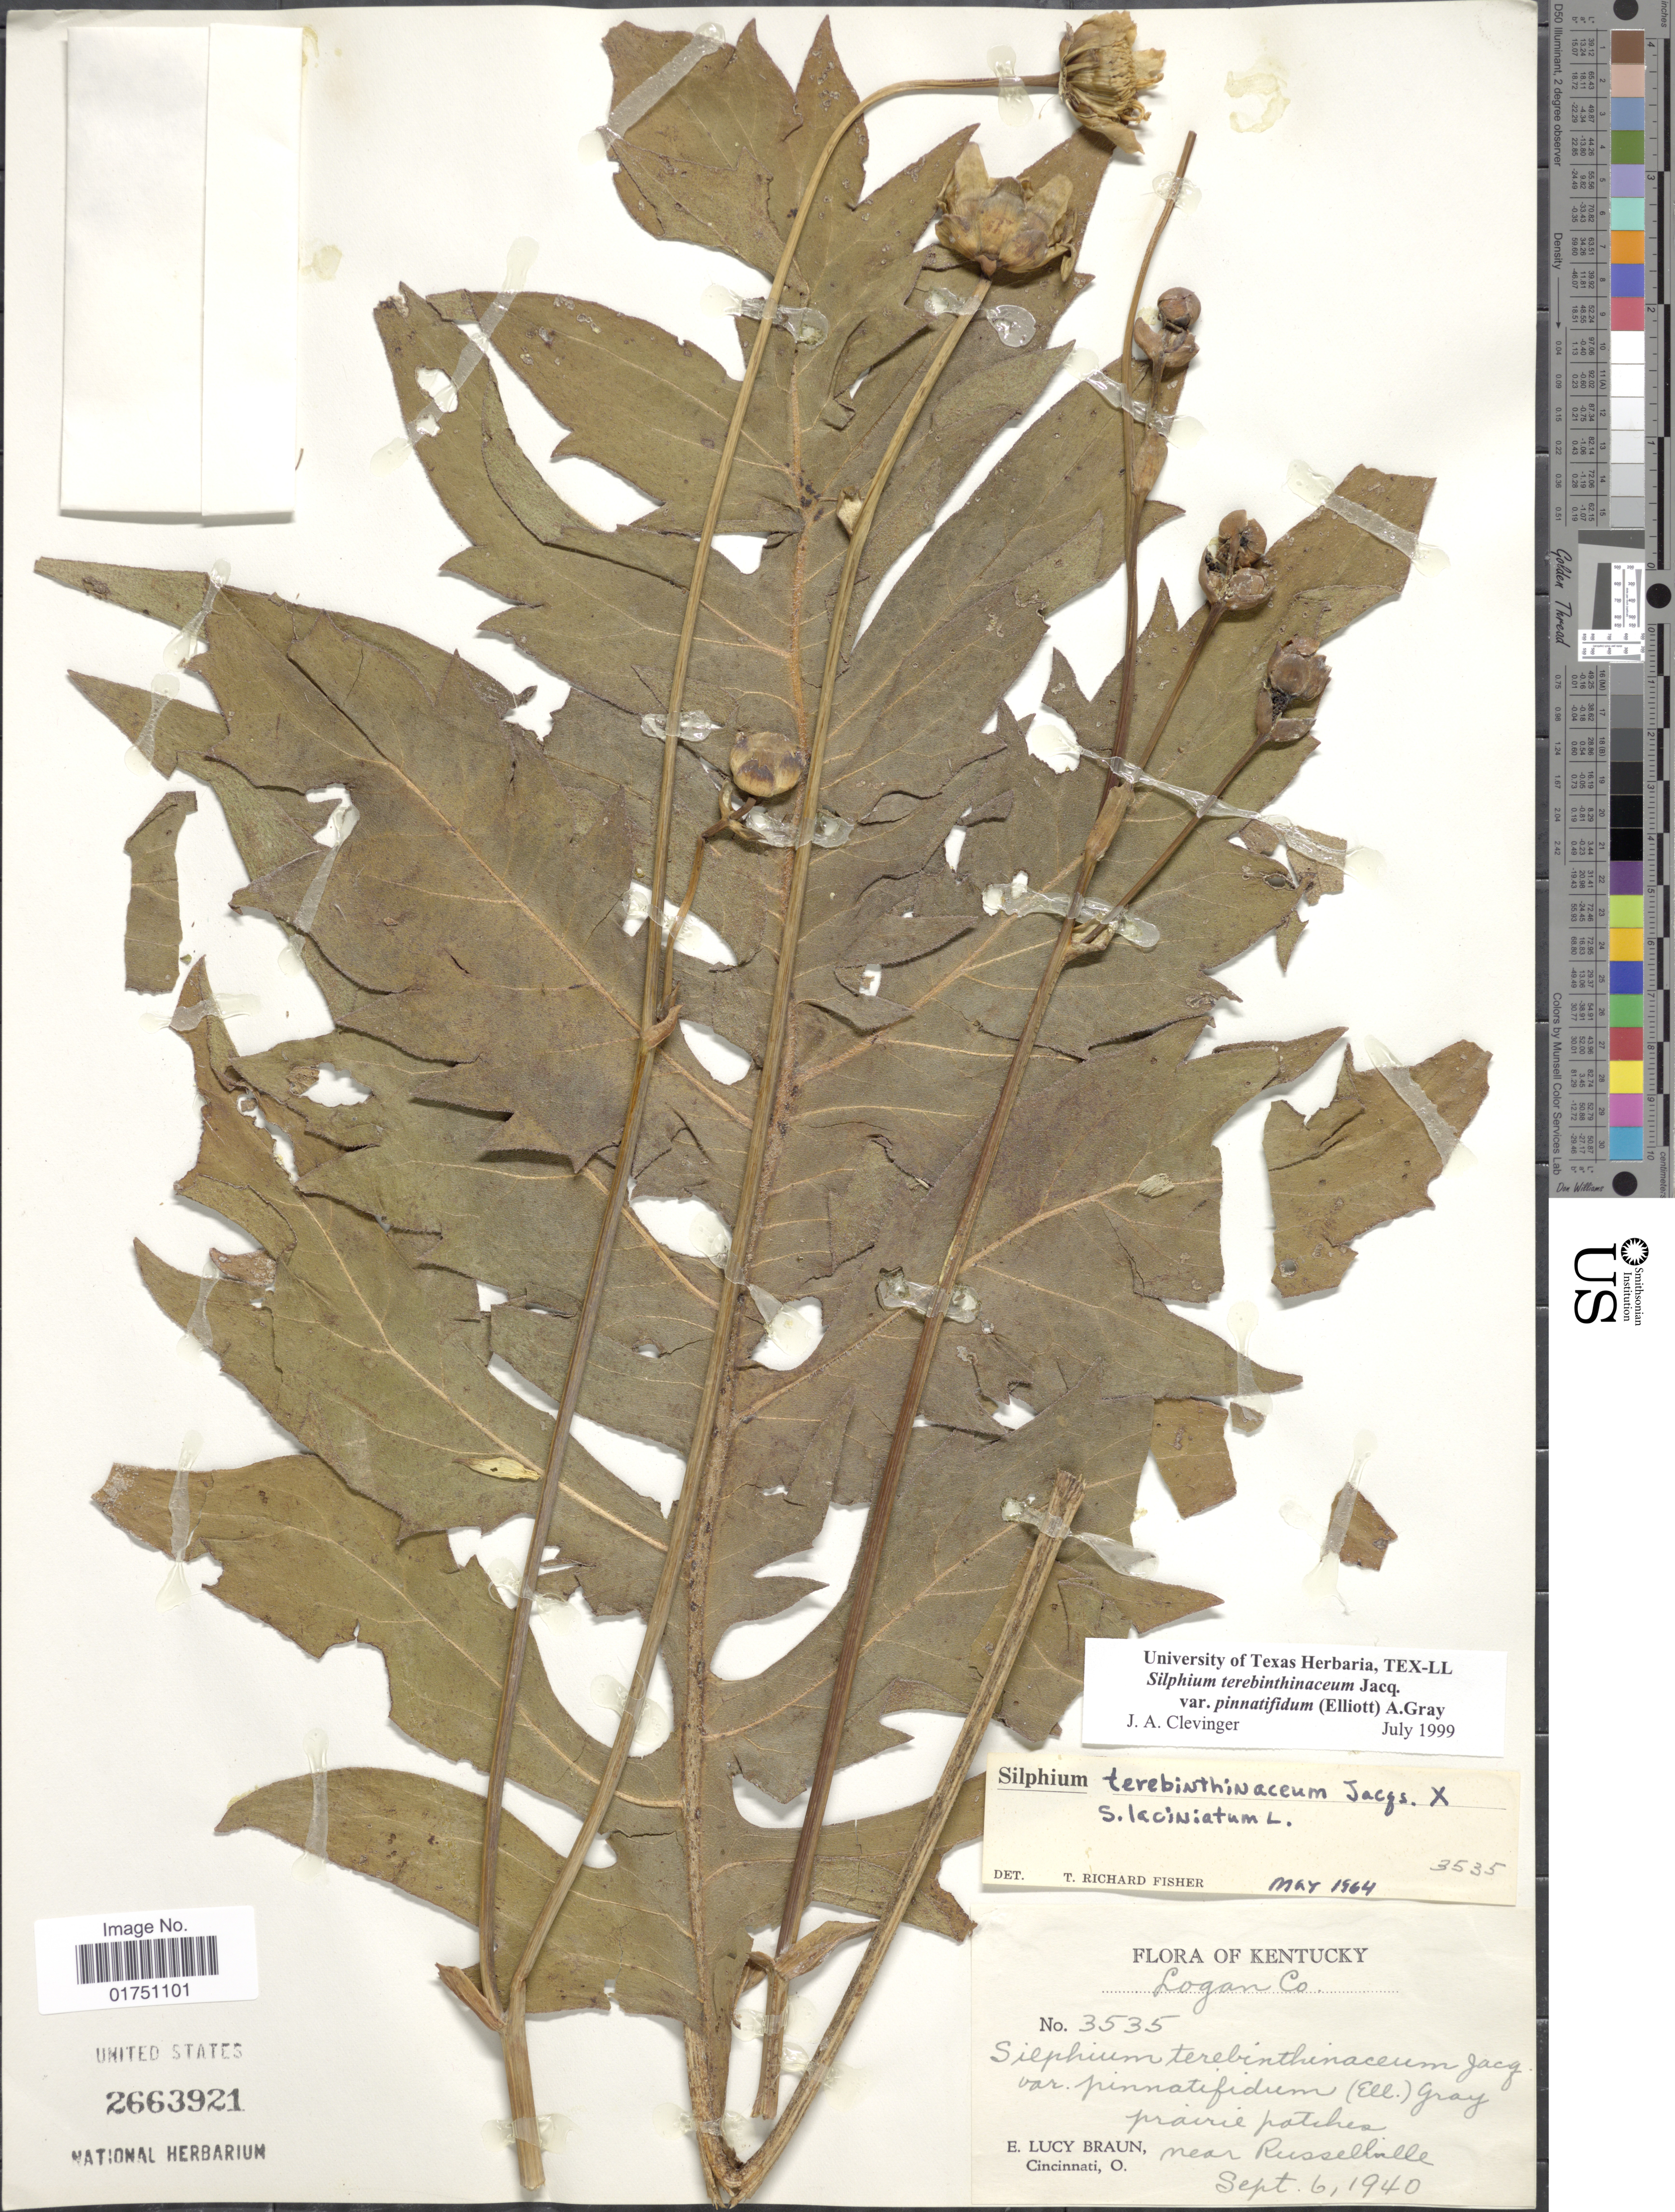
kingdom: Plantae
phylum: Tracheophyta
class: Magnoliopsida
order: Asterales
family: Asteraceae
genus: Silphium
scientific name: Silphium terebinthinaceum var. pinnatifidium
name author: (Elliott) A. Gray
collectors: E. L. Braun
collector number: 3535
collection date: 1940-09-06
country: United States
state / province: Kentucky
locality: Logan Co. Prairie patches near Russellville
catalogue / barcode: US 2663921